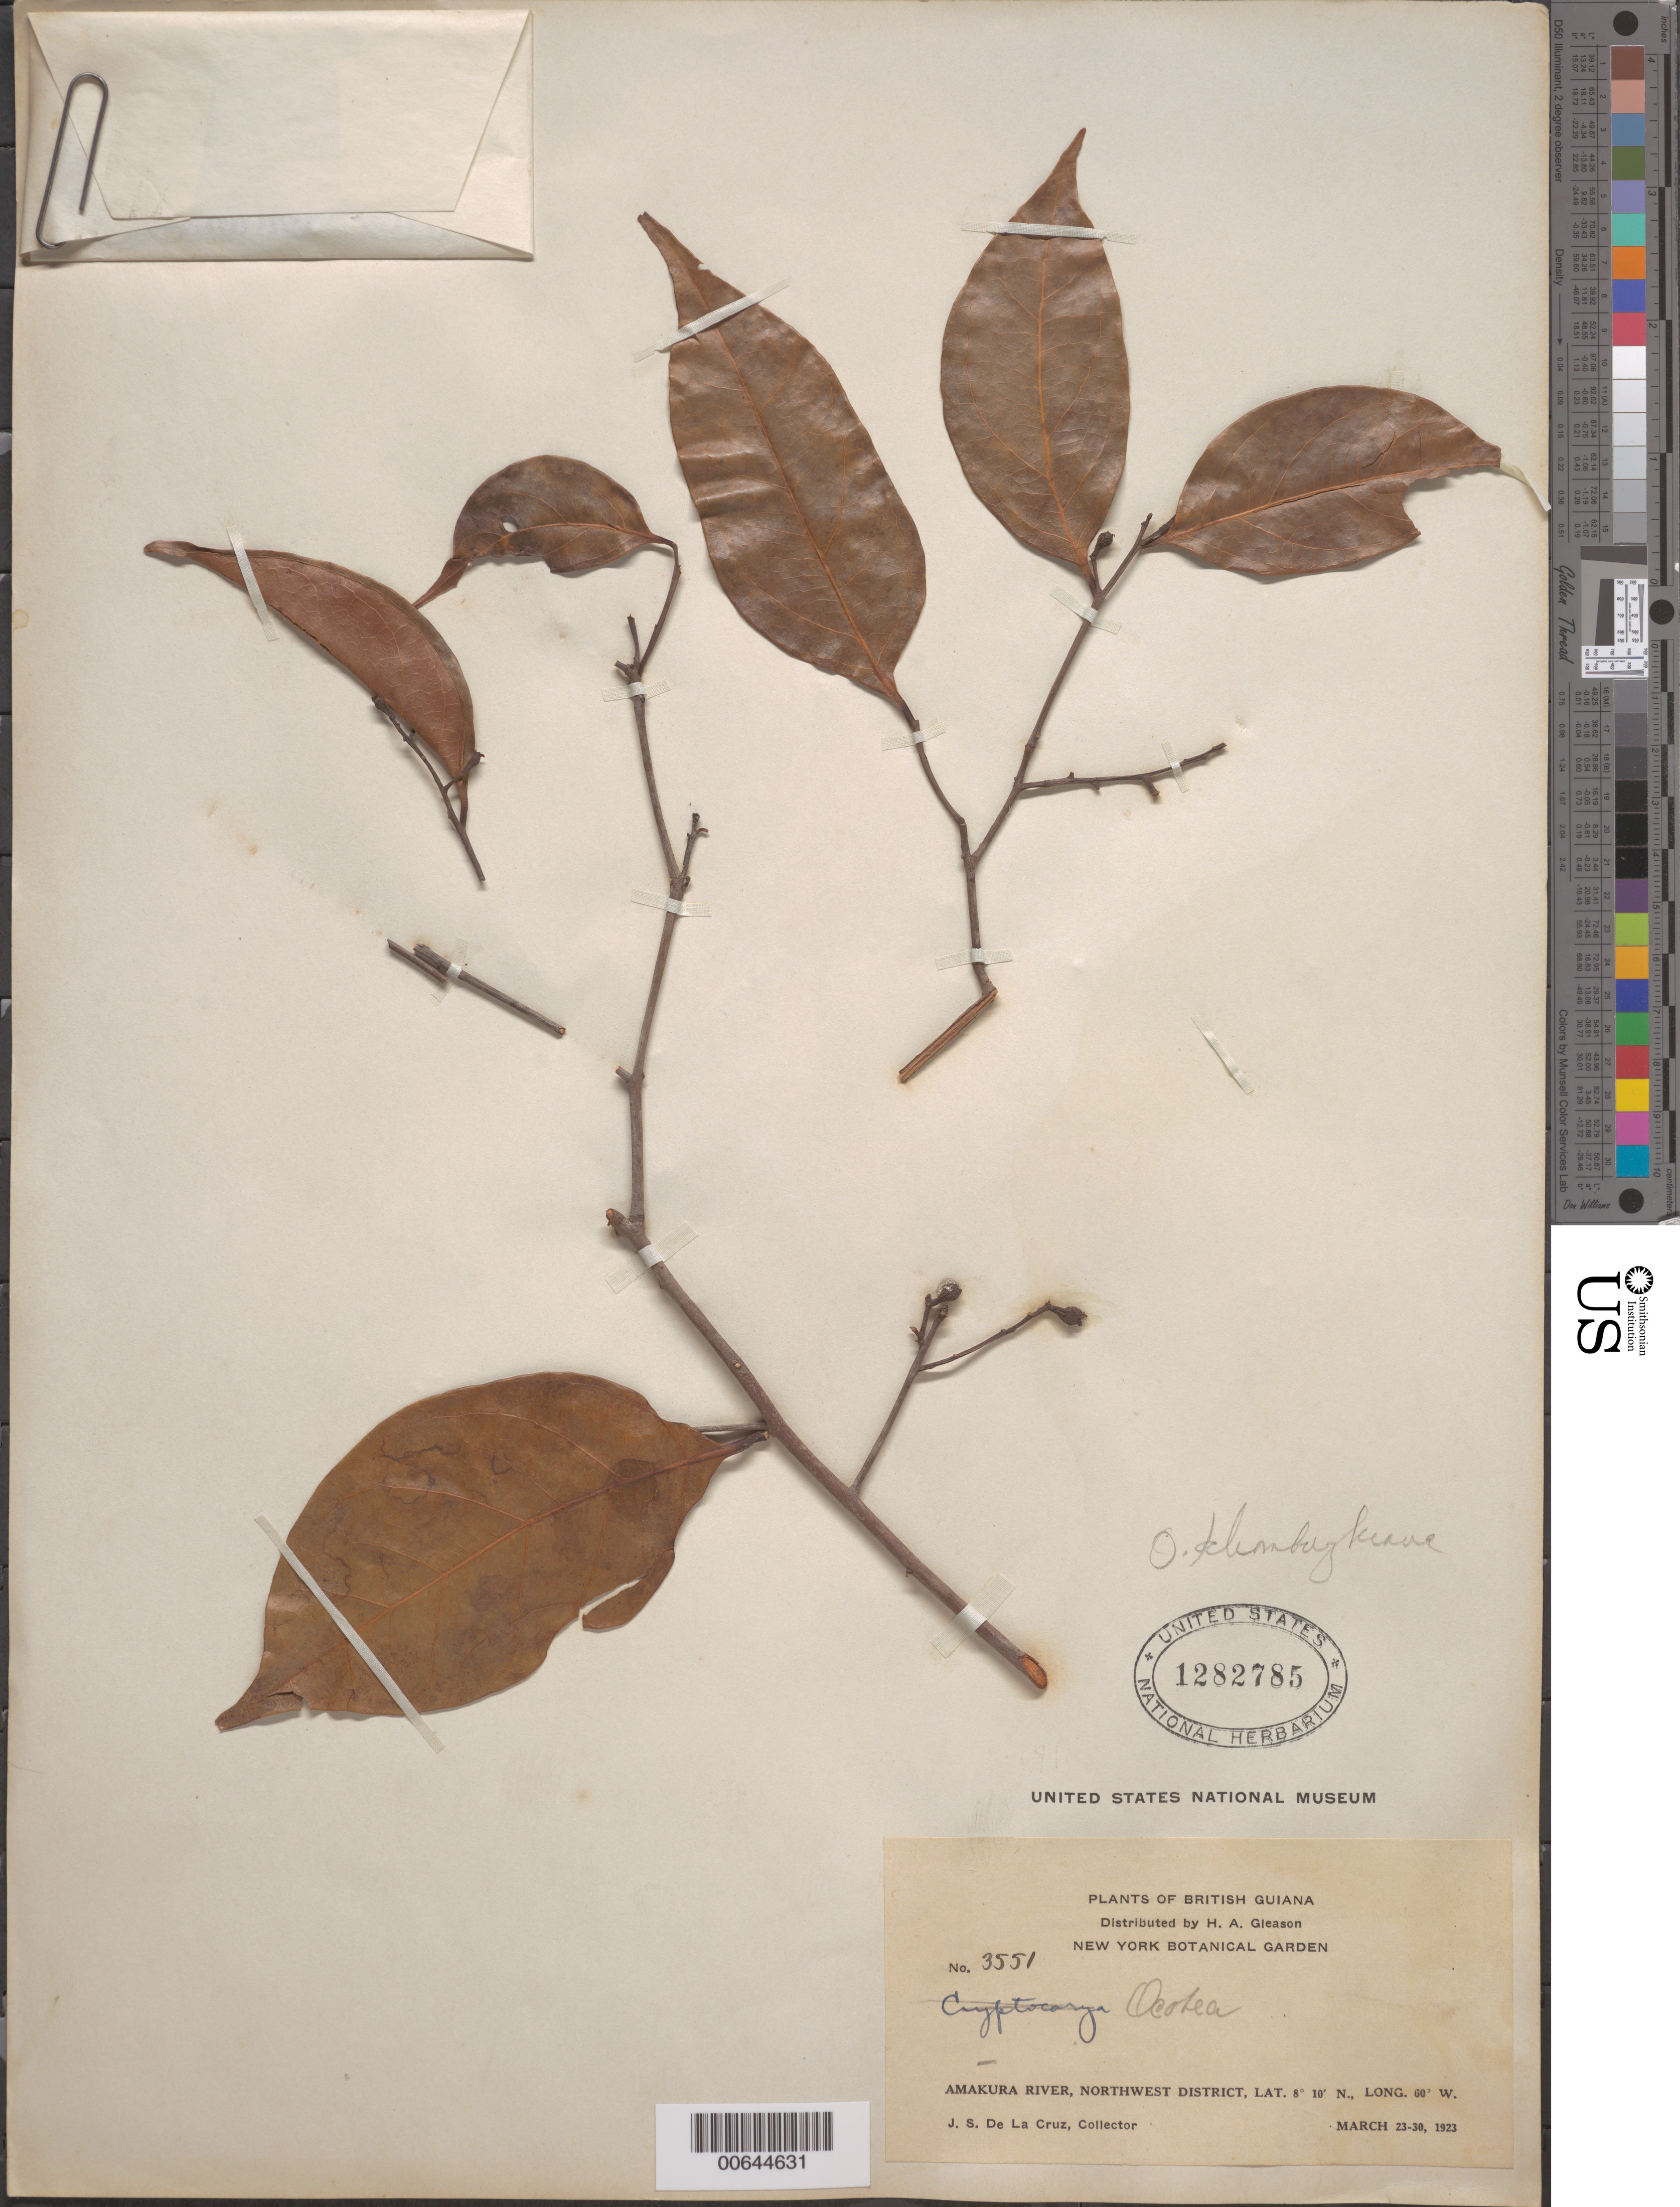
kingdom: Plantae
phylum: Tracheophyta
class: Magnoliopsida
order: Laurales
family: Lauraceae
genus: Ocotea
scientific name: Ocotea schomburgkiana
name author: (Nees) Mez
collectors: J. S. de la Cruz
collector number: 3551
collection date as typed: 23-Mar-23 to 30-Mar-23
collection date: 1923-03-23/1923-03-30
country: Guyana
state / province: Barima-Waini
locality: Amakura R., NW District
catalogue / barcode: US 1282785